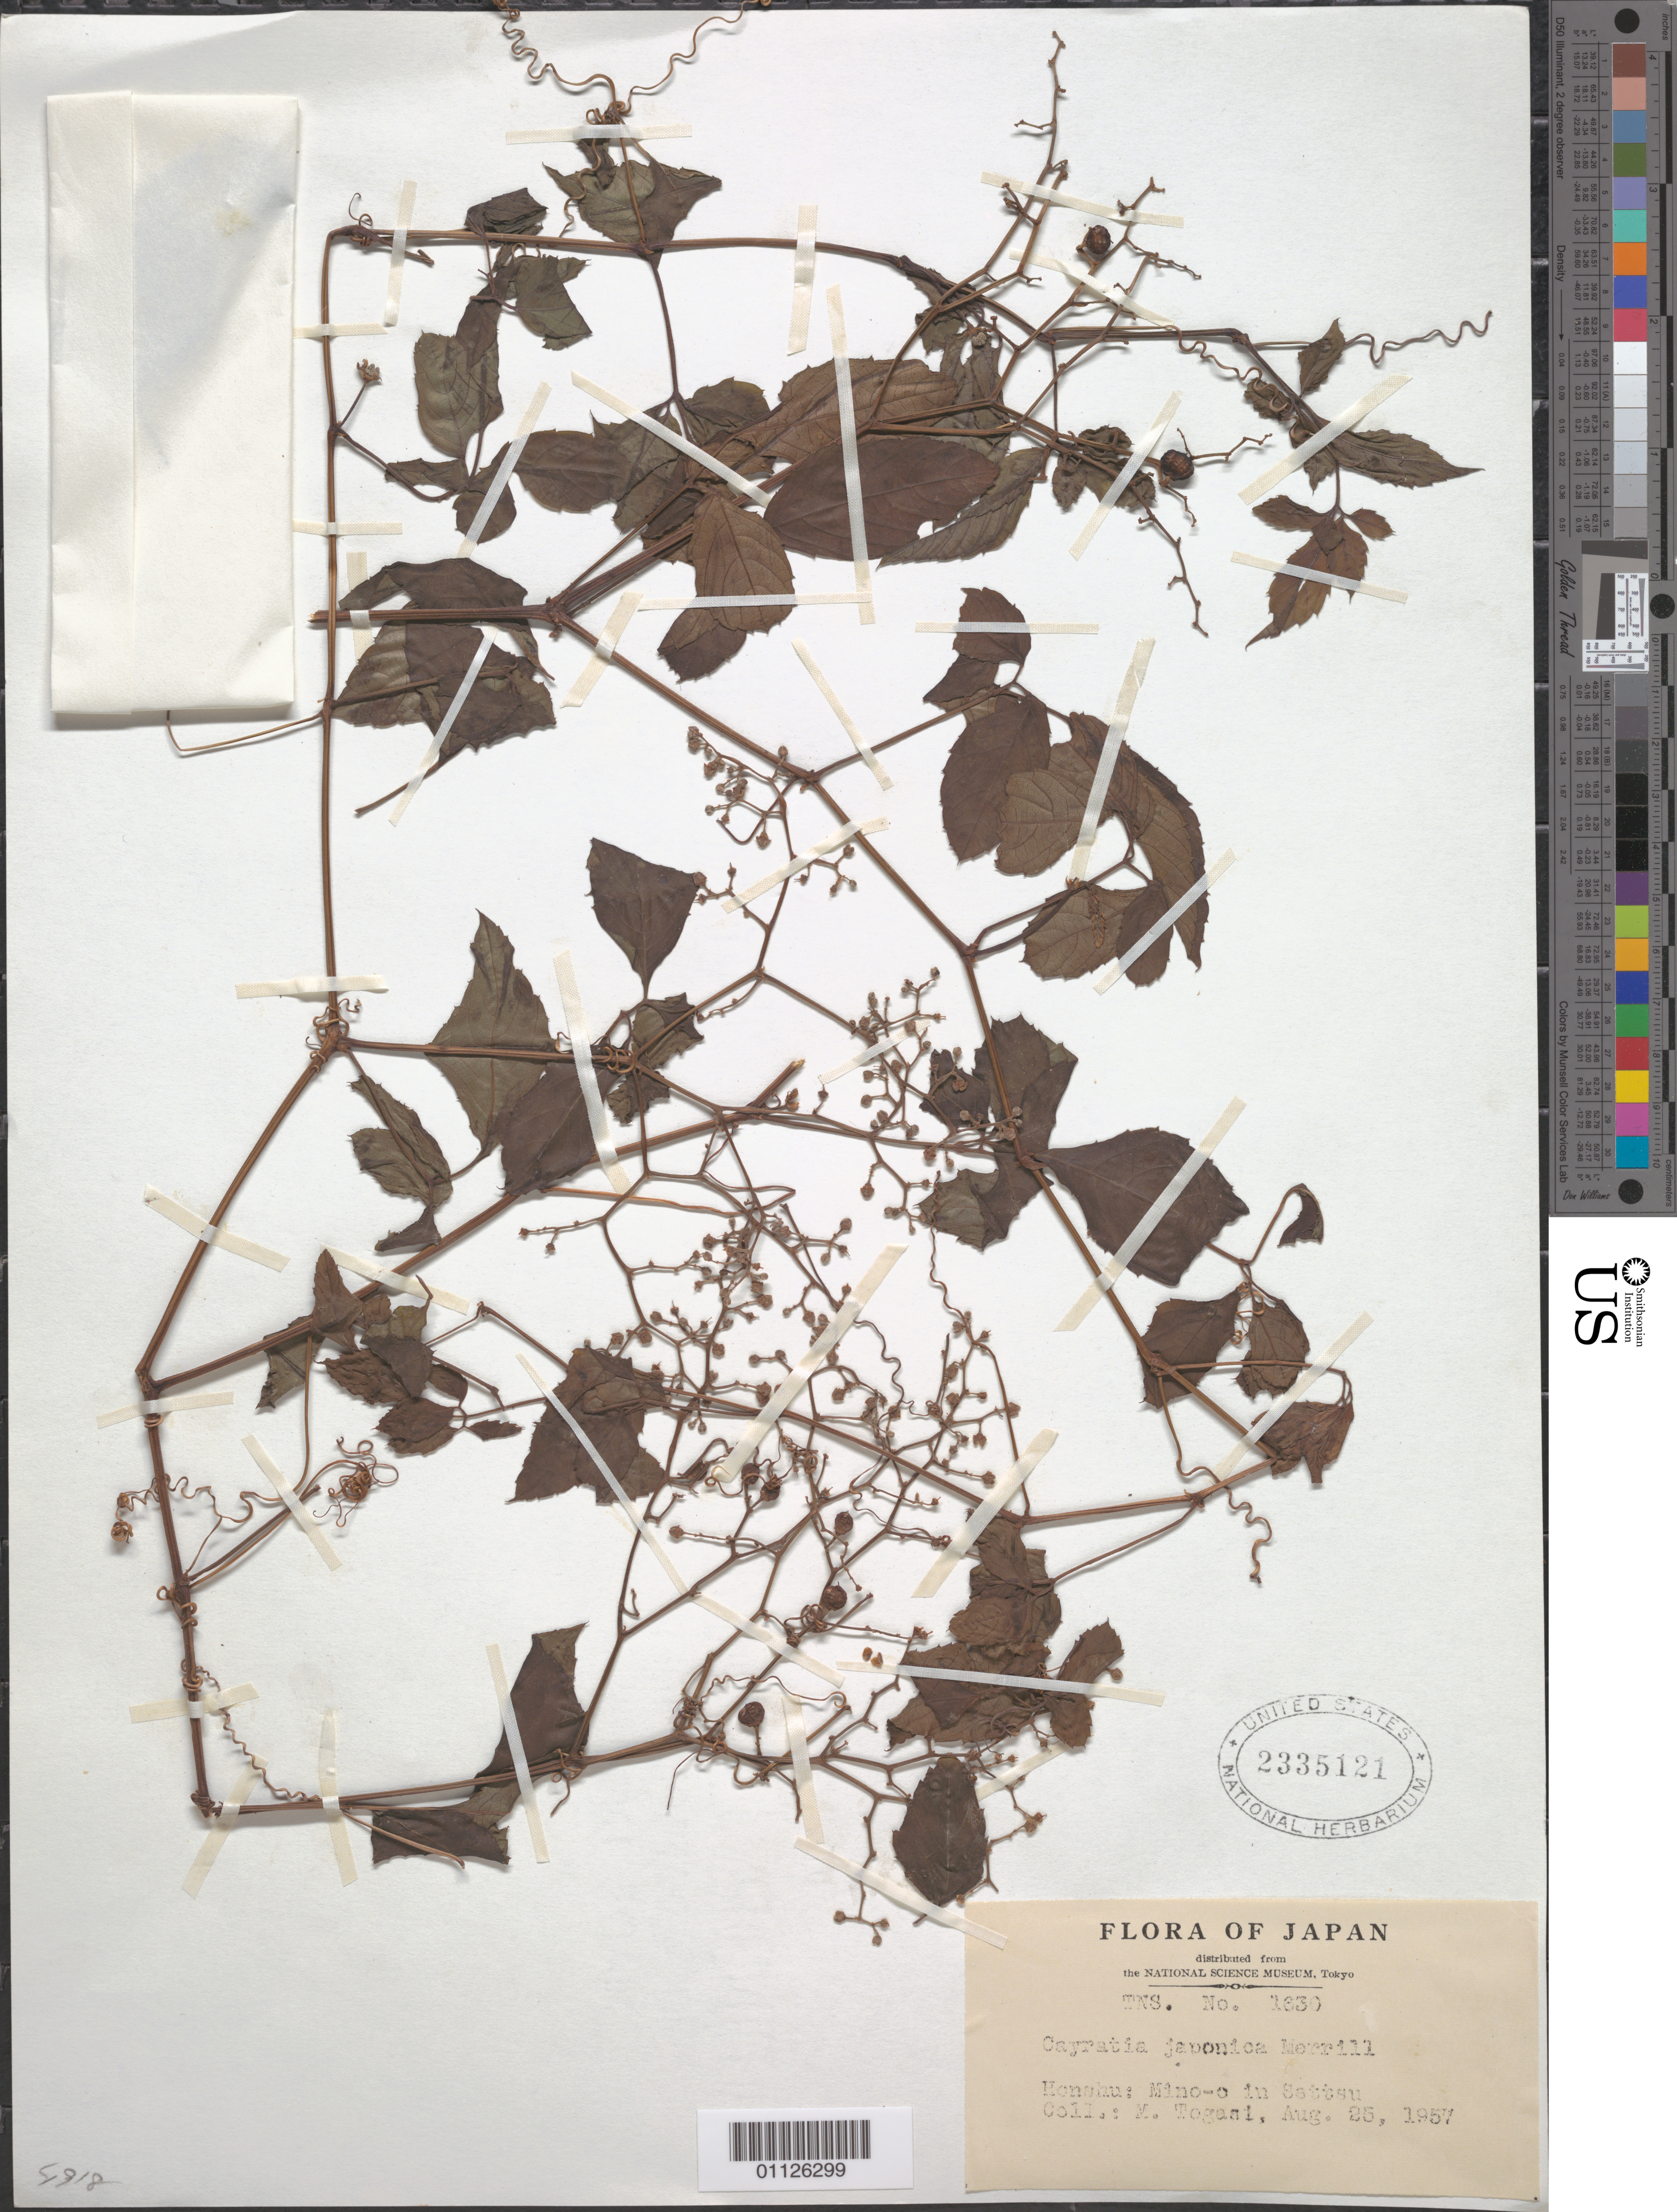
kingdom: Plantae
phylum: Tracheophyta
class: Magnoliopsida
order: Vitales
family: Vitaceae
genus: Causonis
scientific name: Causonis japonica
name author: (Thunb.) Raf.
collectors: M. Togasi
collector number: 1630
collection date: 1957-08-25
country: Japan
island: Honshu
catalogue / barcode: US 2335121